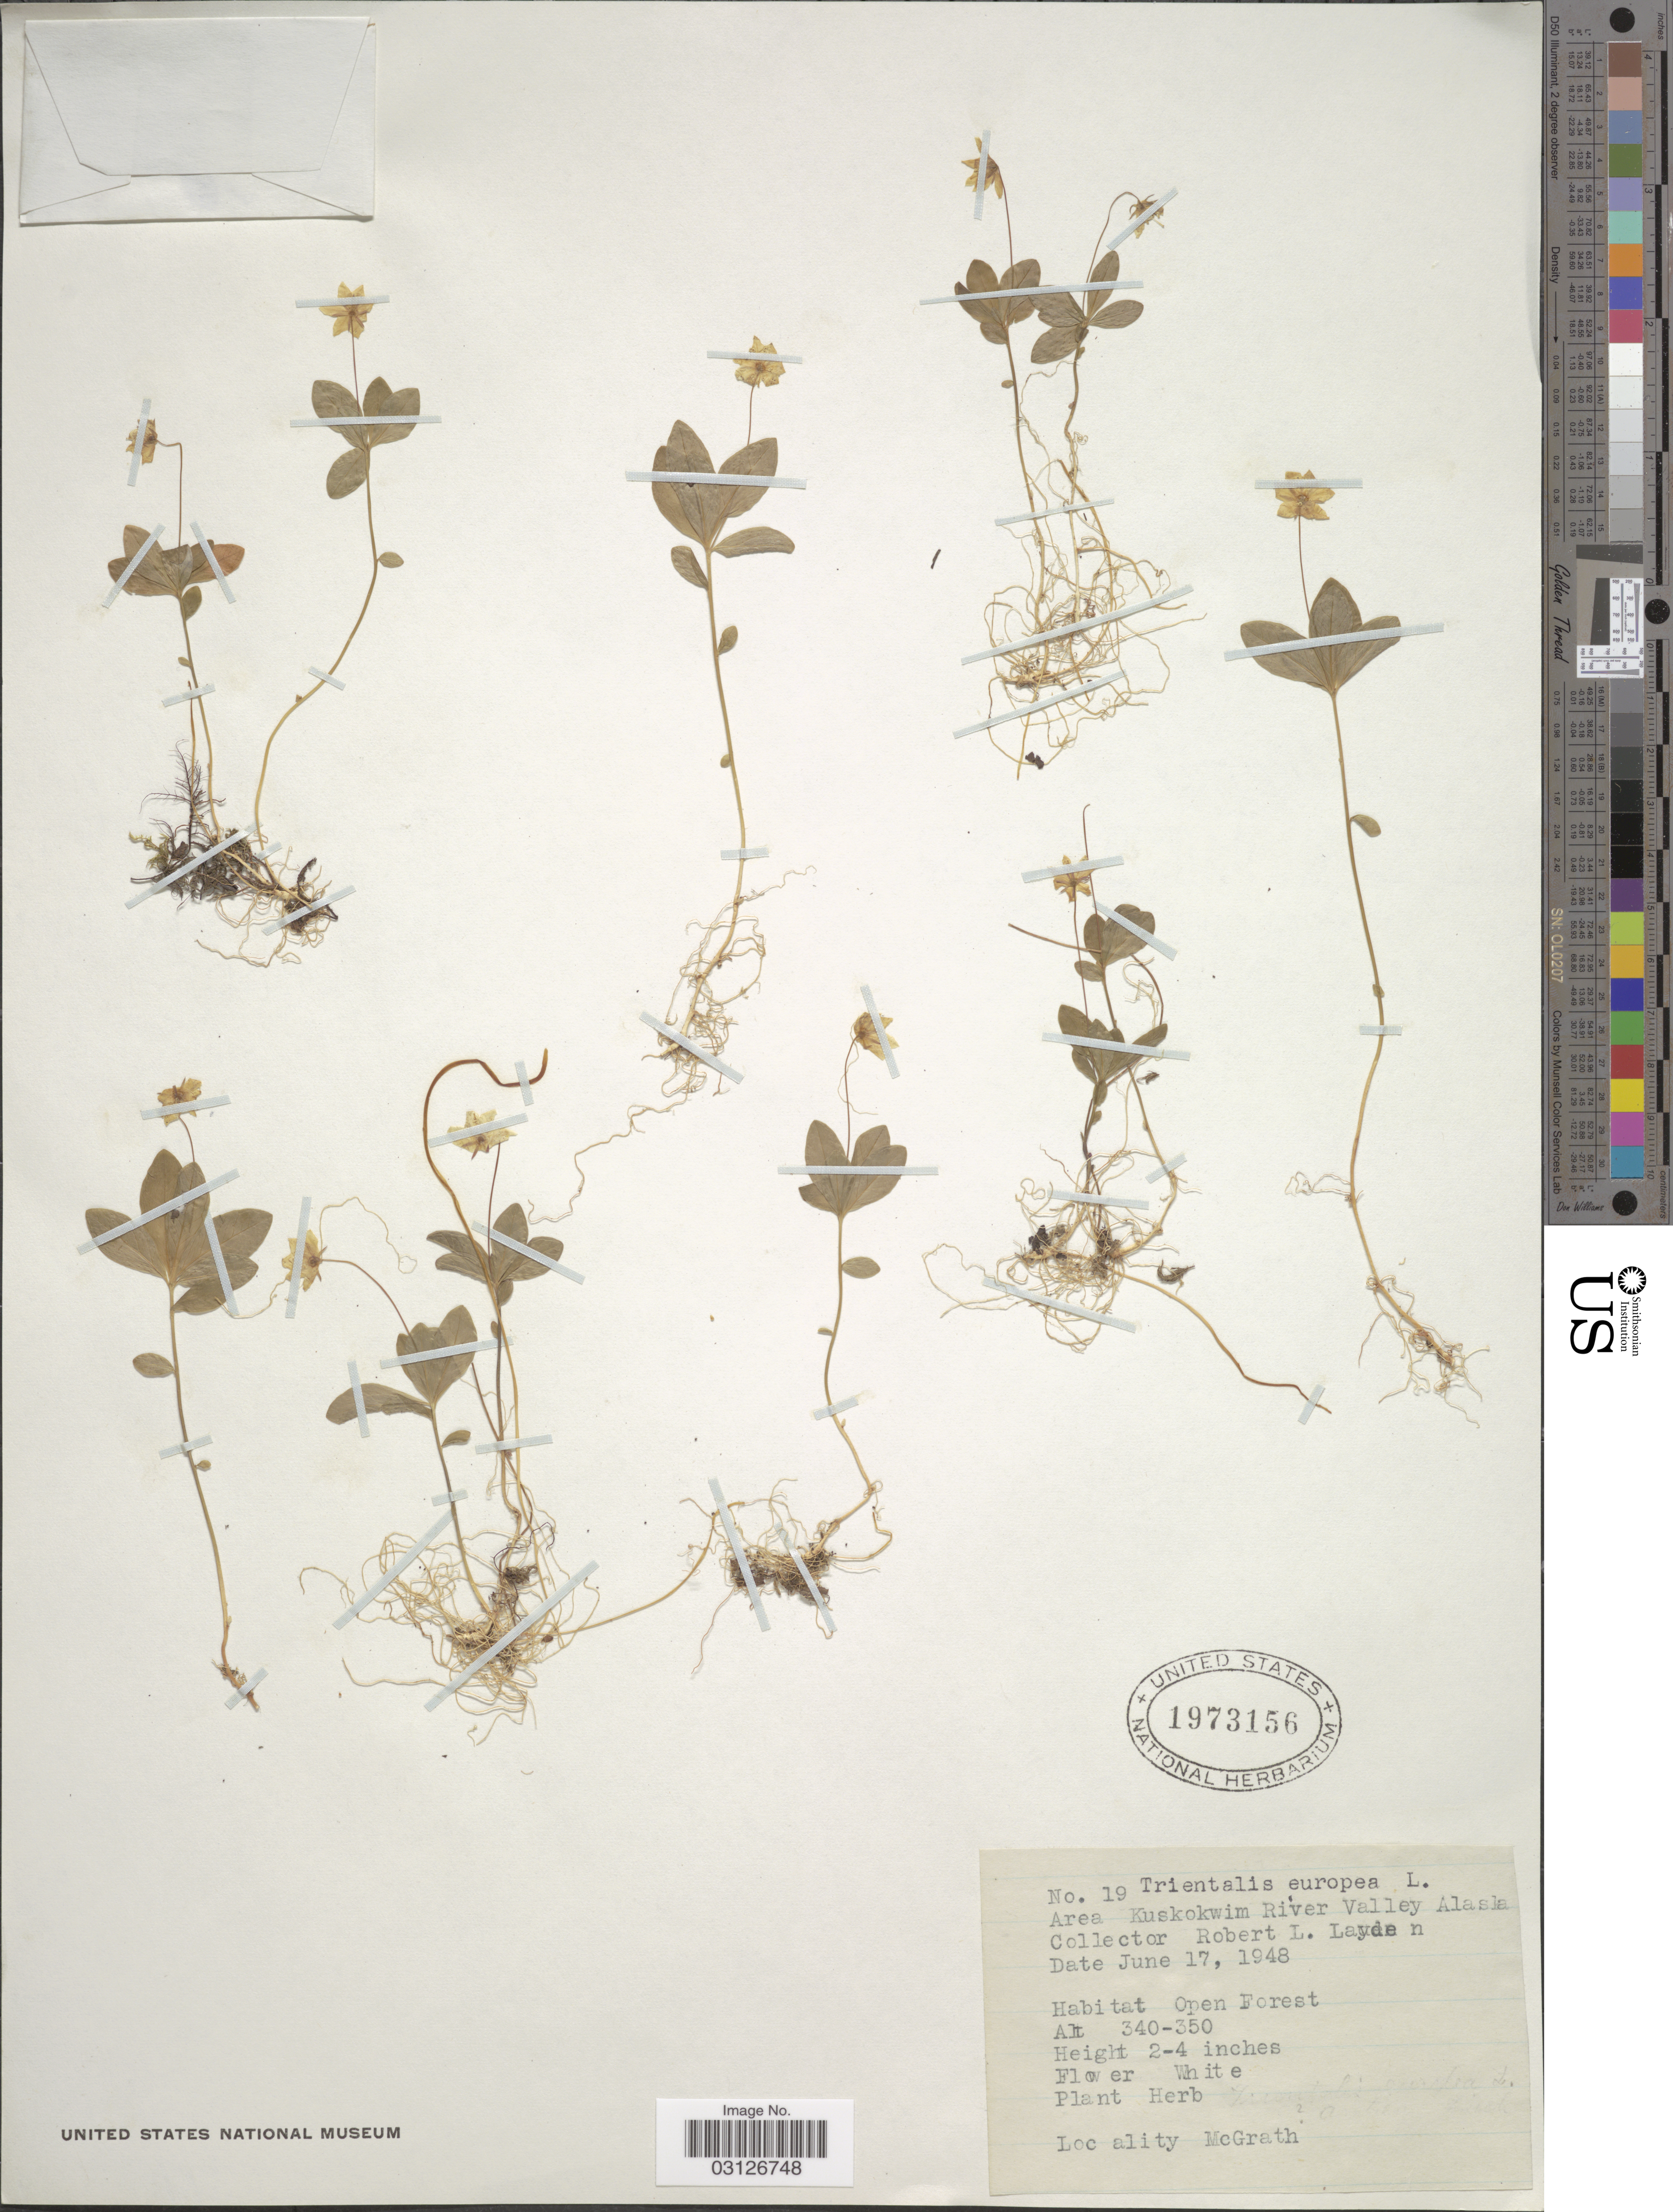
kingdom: Plantae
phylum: Tracheophyta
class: Magnoliopsida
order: Ericales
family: Primulaceae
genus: Trientalis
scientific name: Trientalis europaea subsp. arctica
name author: (Fisch. ex Hook.) Hultén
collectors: R. Layden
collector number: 19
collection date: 1948-06-17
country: United States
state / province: Alaska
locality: Area Kuskokwim River Valley. McGrath.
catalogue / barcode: US 1973156